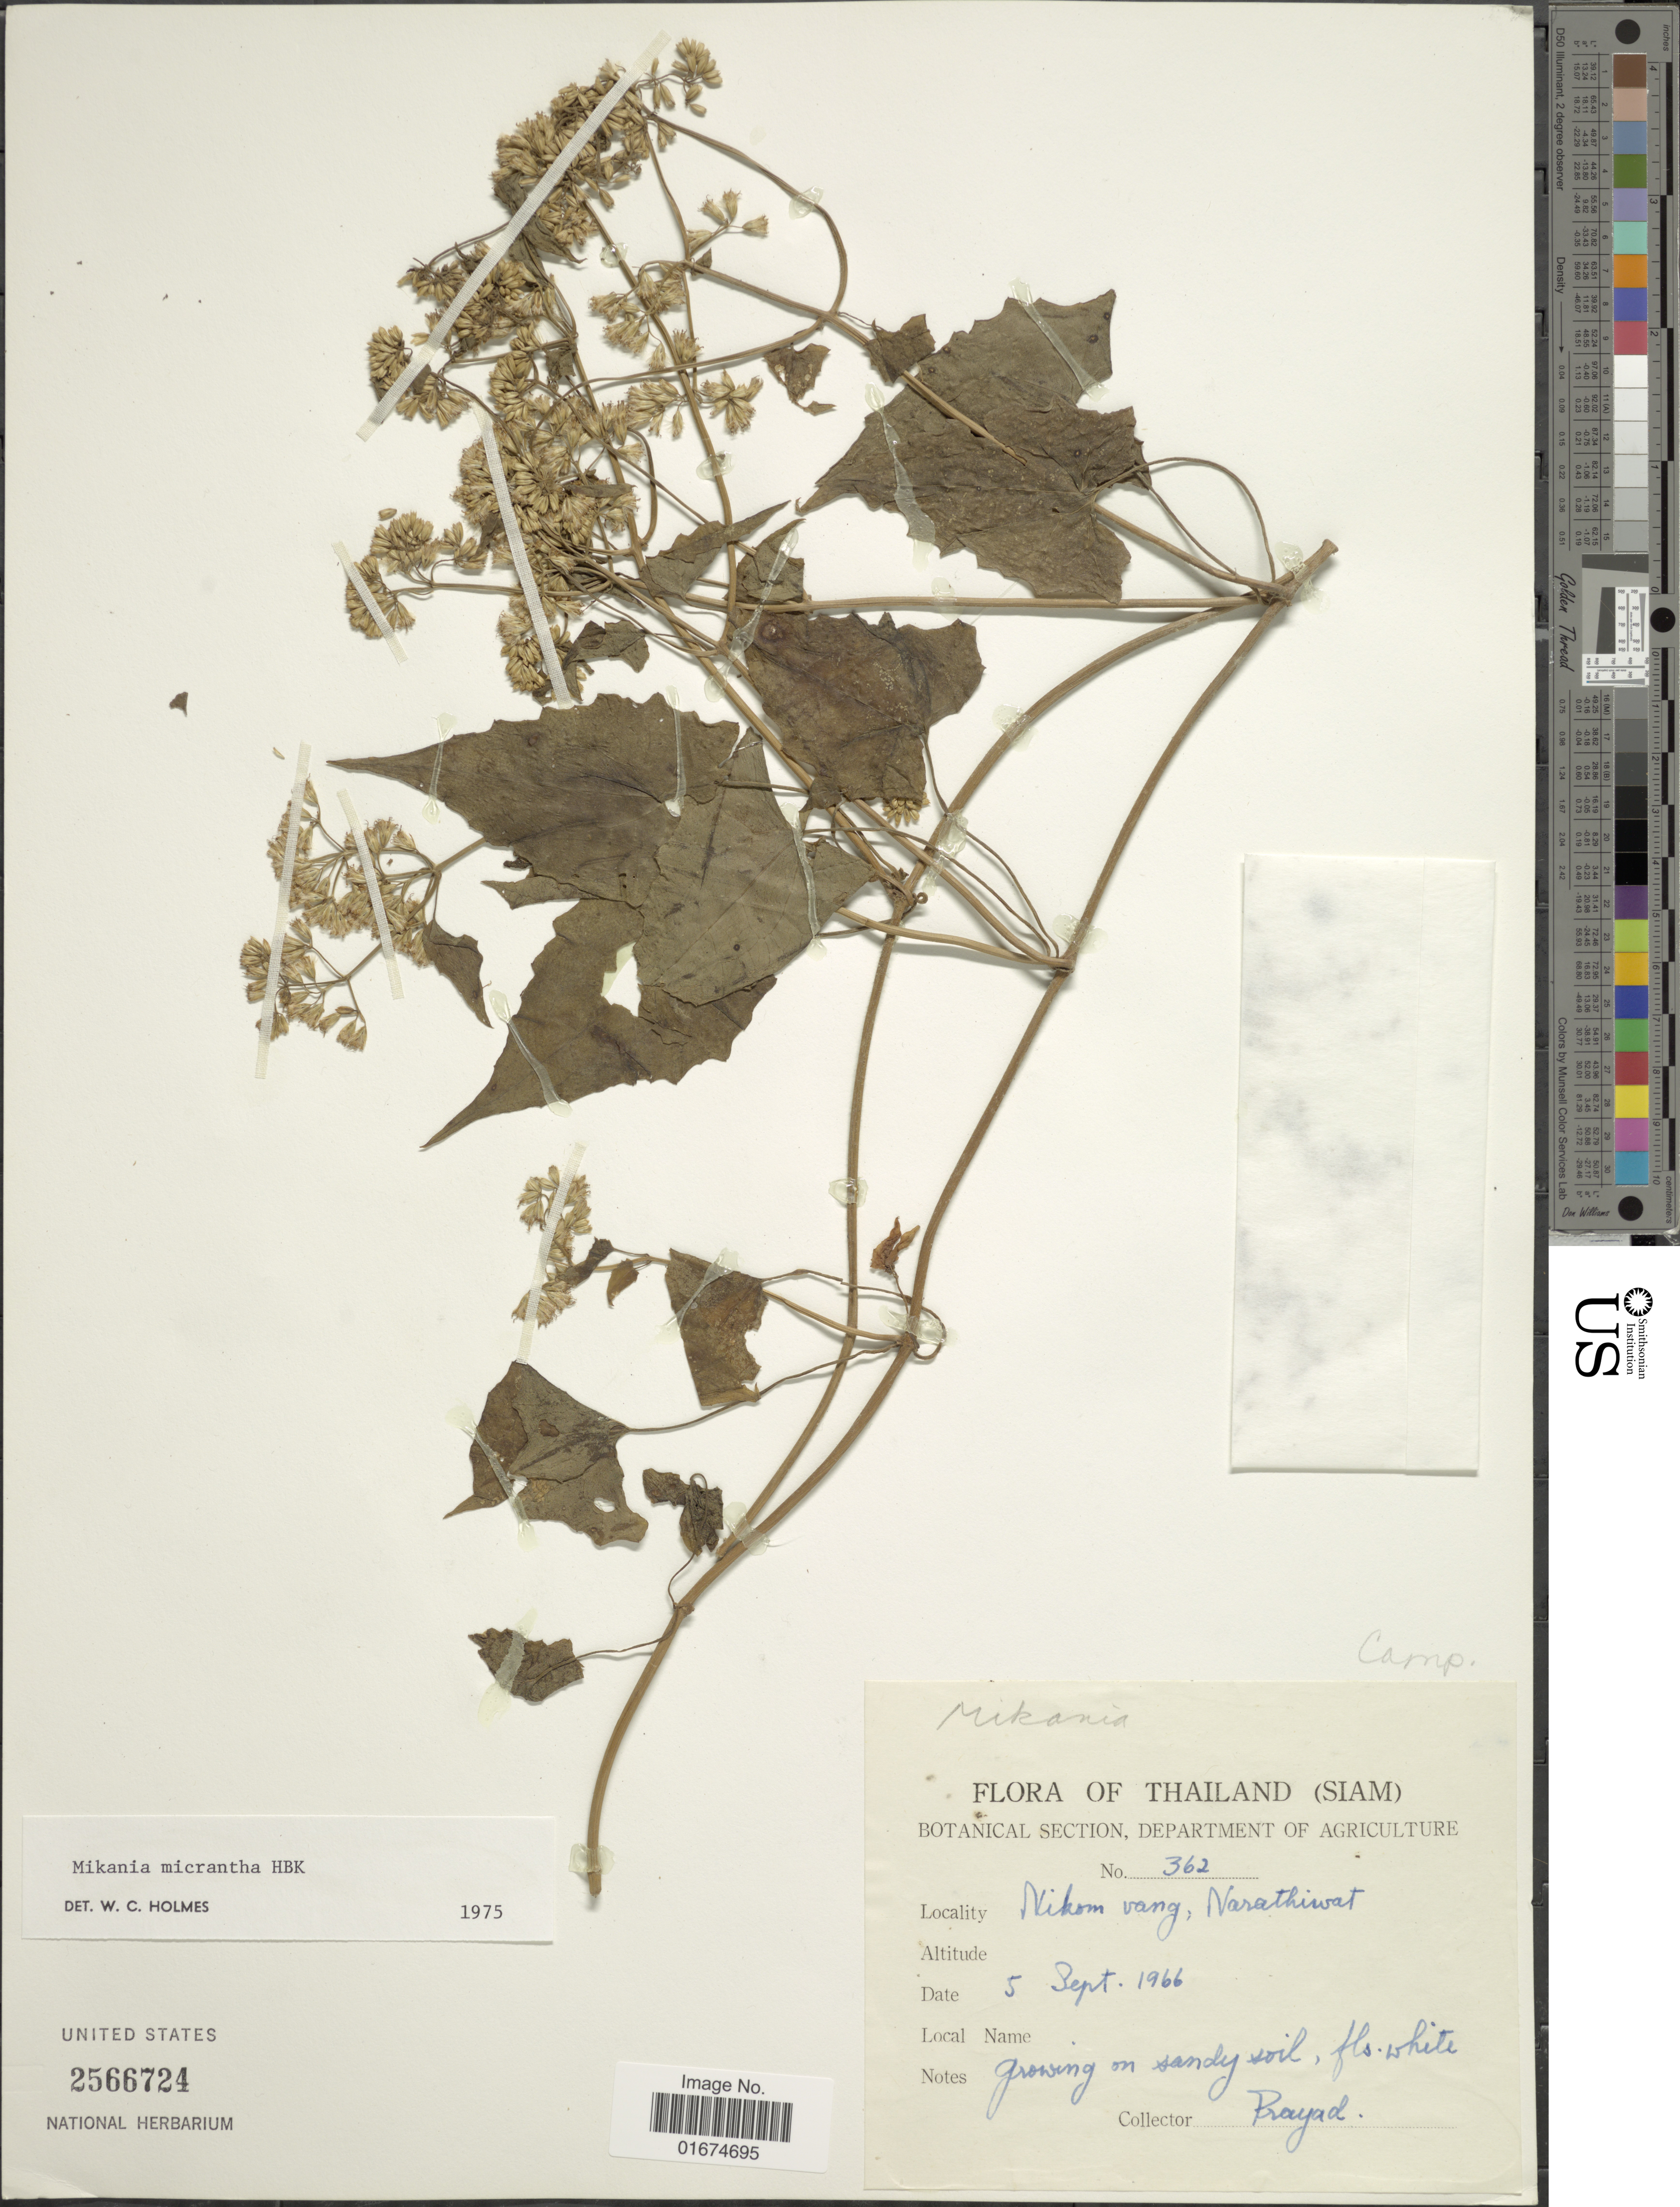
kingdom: Plantae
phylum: Tracheophyta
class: Magnoliopsida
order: Asterales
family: Asteraceae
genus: Mikania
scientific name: Mikania micrantha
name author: Kunth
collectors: Prayad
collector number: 362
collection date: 1966-09-05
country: Thailand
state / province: Narathiwat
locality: (Siam), Nikom vang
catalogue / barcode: US 2566724